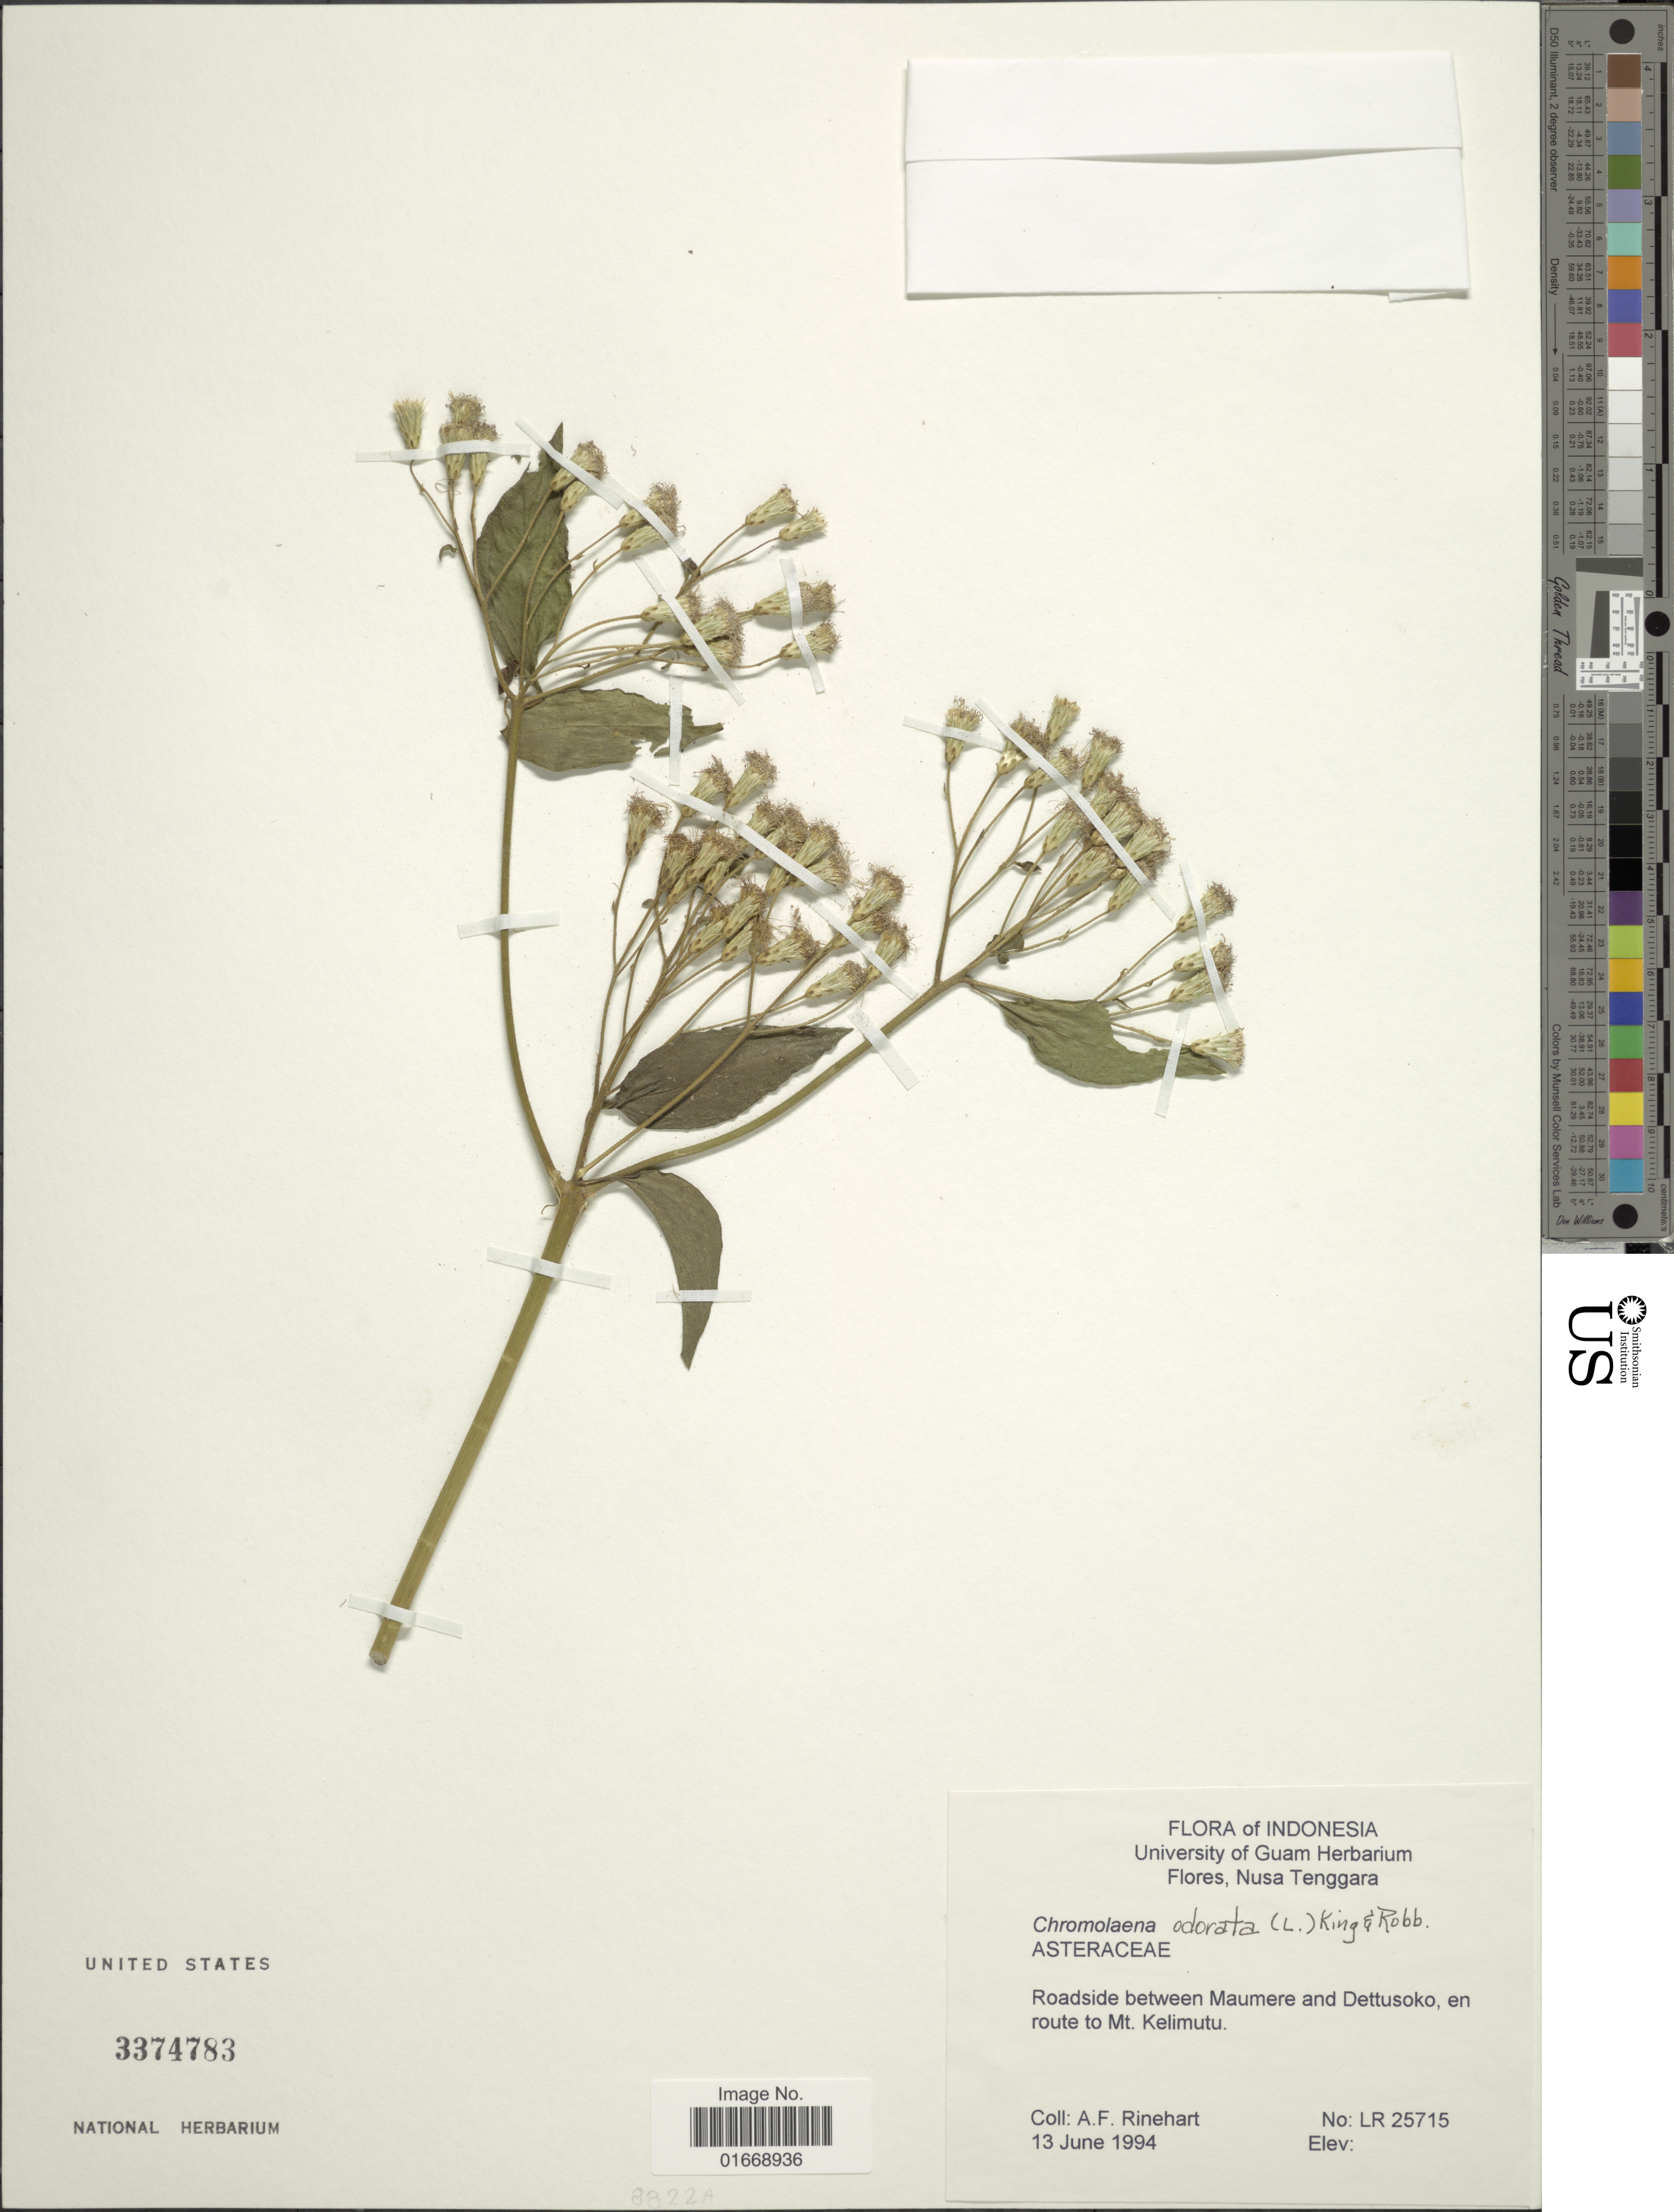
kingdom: Plantae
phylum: Tracheophyta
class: Magnoliopsida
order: Asterales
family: Asteraceae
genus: Chromolaena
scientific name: Chromolaena odorata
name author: (L.) R.M. King & H. Rob.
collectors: A. Rinehart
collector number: LR25715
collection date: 1994-06-13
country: Indonesia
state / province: Nusa Tenggara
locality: Roadside between Maumere and Detussoko, en route to Mt. Kelimutu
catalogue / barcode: US 3374783